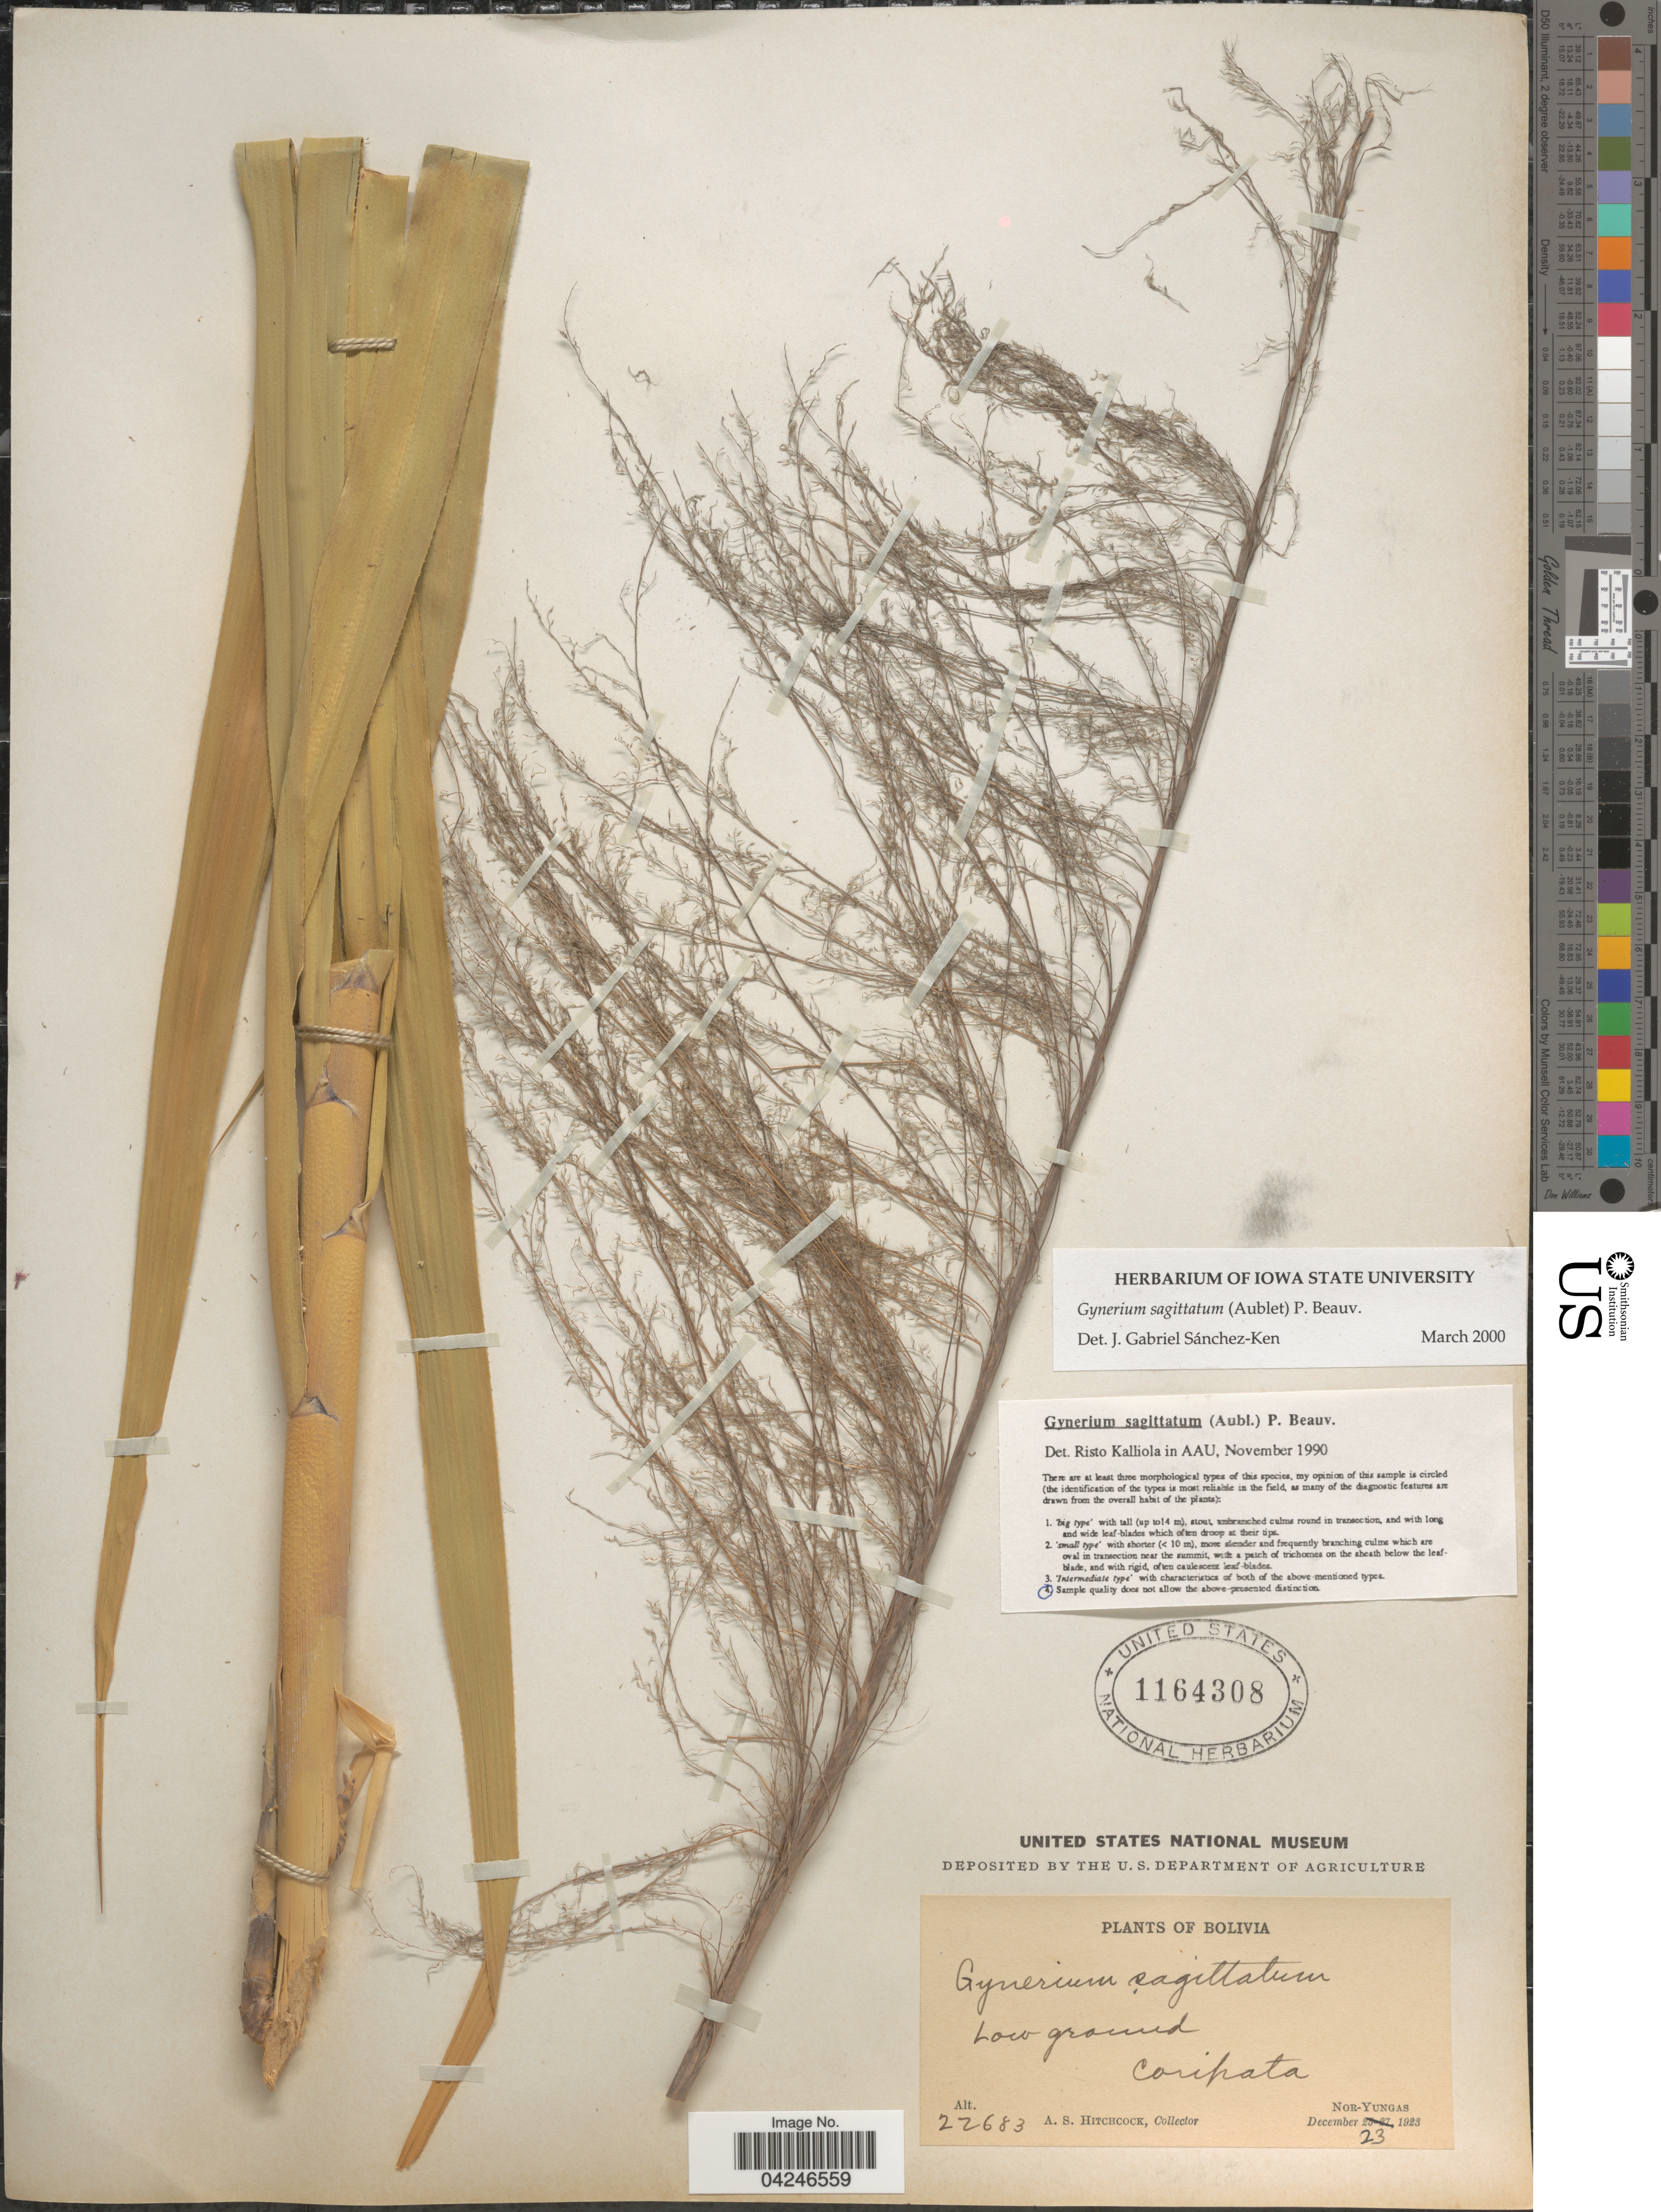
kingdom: Plantae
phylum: Tracheophyta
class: Liliopsida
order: Poales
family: Poaceae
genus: Gynerium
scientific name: Gynerium sagittatum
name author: (Aubl.) P. Beauv.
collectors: A. S. Hitchcock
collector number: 22683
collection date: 1923-12-23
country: Bolivia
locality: Coripata. Nor-Yungas.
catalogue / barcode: US 1164308